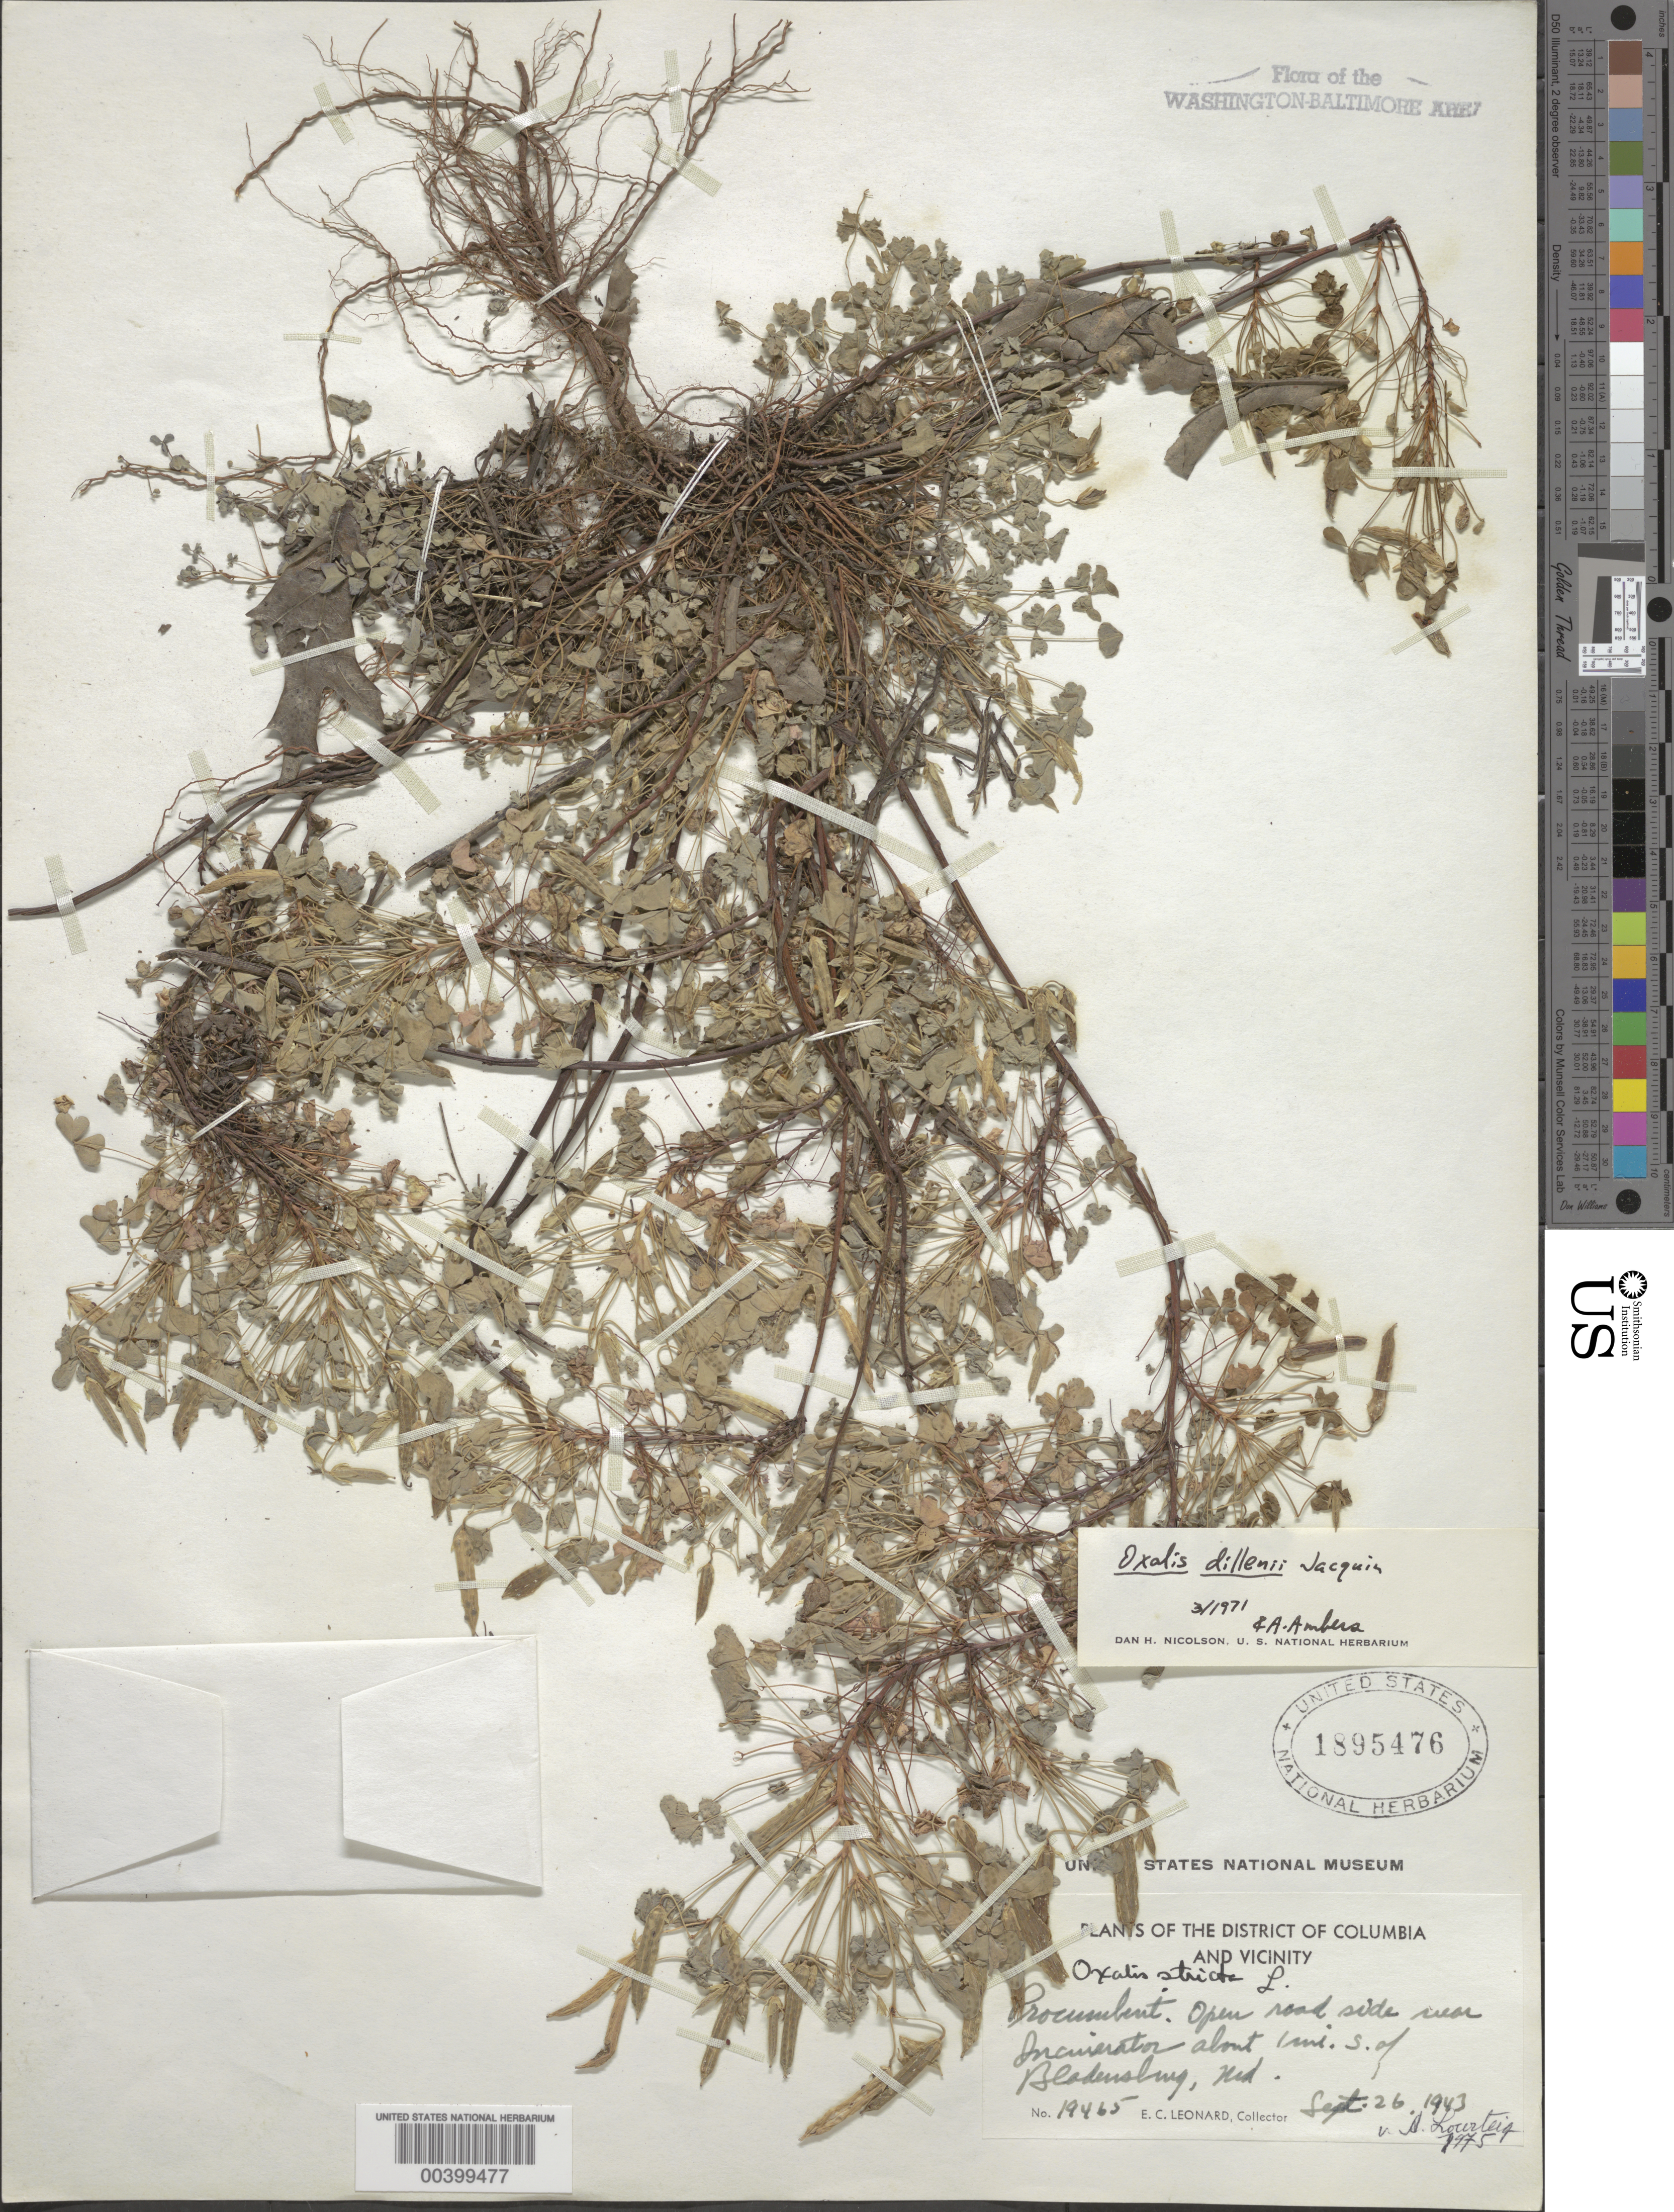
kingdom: Plantae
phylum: Tracheophyta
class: Magnoliopsida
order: Oxalidales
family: Oxalidaceae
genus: Oxalis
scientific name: Oxalis stricta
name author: L.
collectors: E. C. Leonard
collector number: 19465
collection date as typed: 26 Sep 1943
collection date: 1943-09-26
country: United States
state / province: Maryland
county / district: Prince George's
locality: Incinerator roadside, south of Bladensburg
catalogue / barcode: US 1895476